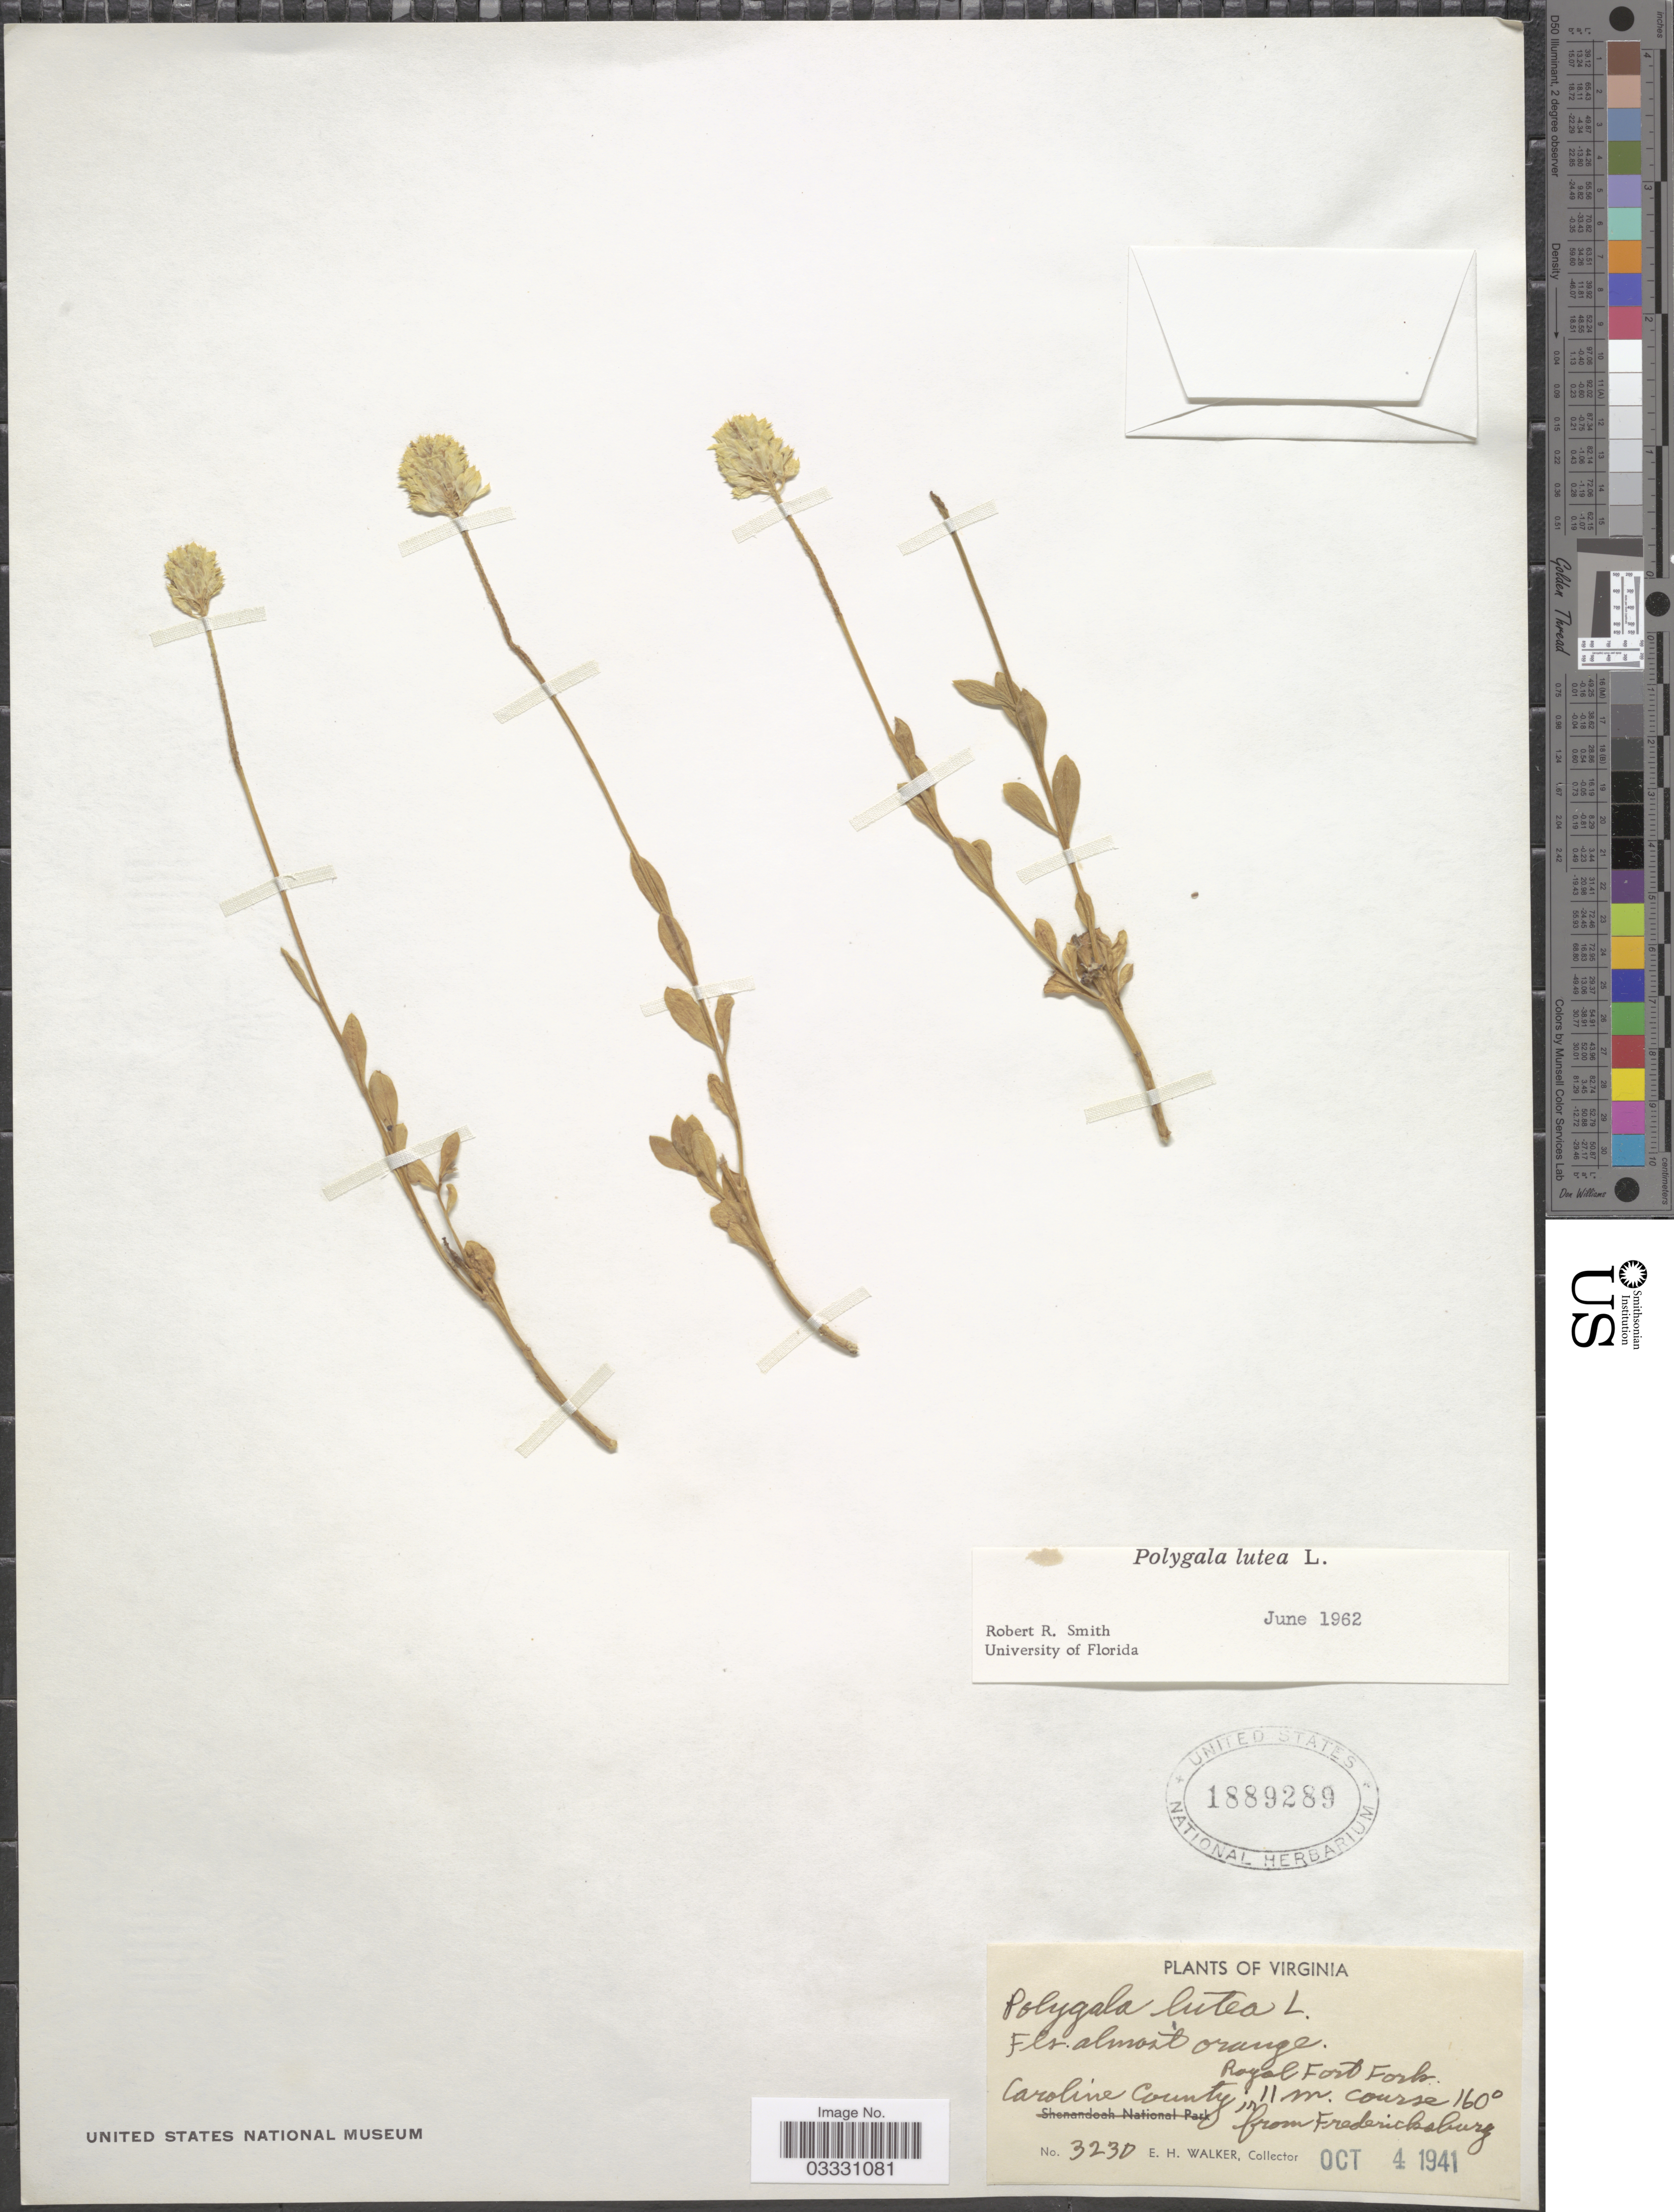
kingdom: Plantae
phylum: Tracheophyta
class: Magnoliopsida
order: Fabales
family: Polygalaceae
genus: Polygala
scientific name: Polygala lutea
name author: L.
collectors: E. H. Walker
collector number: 3230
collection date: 1941-10-04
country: United States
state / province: Virginia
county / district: Caroline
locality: Caroline County, Royal Fort Fork 11 m. course 160° from Fredericksburg.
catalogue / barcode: US 1889289